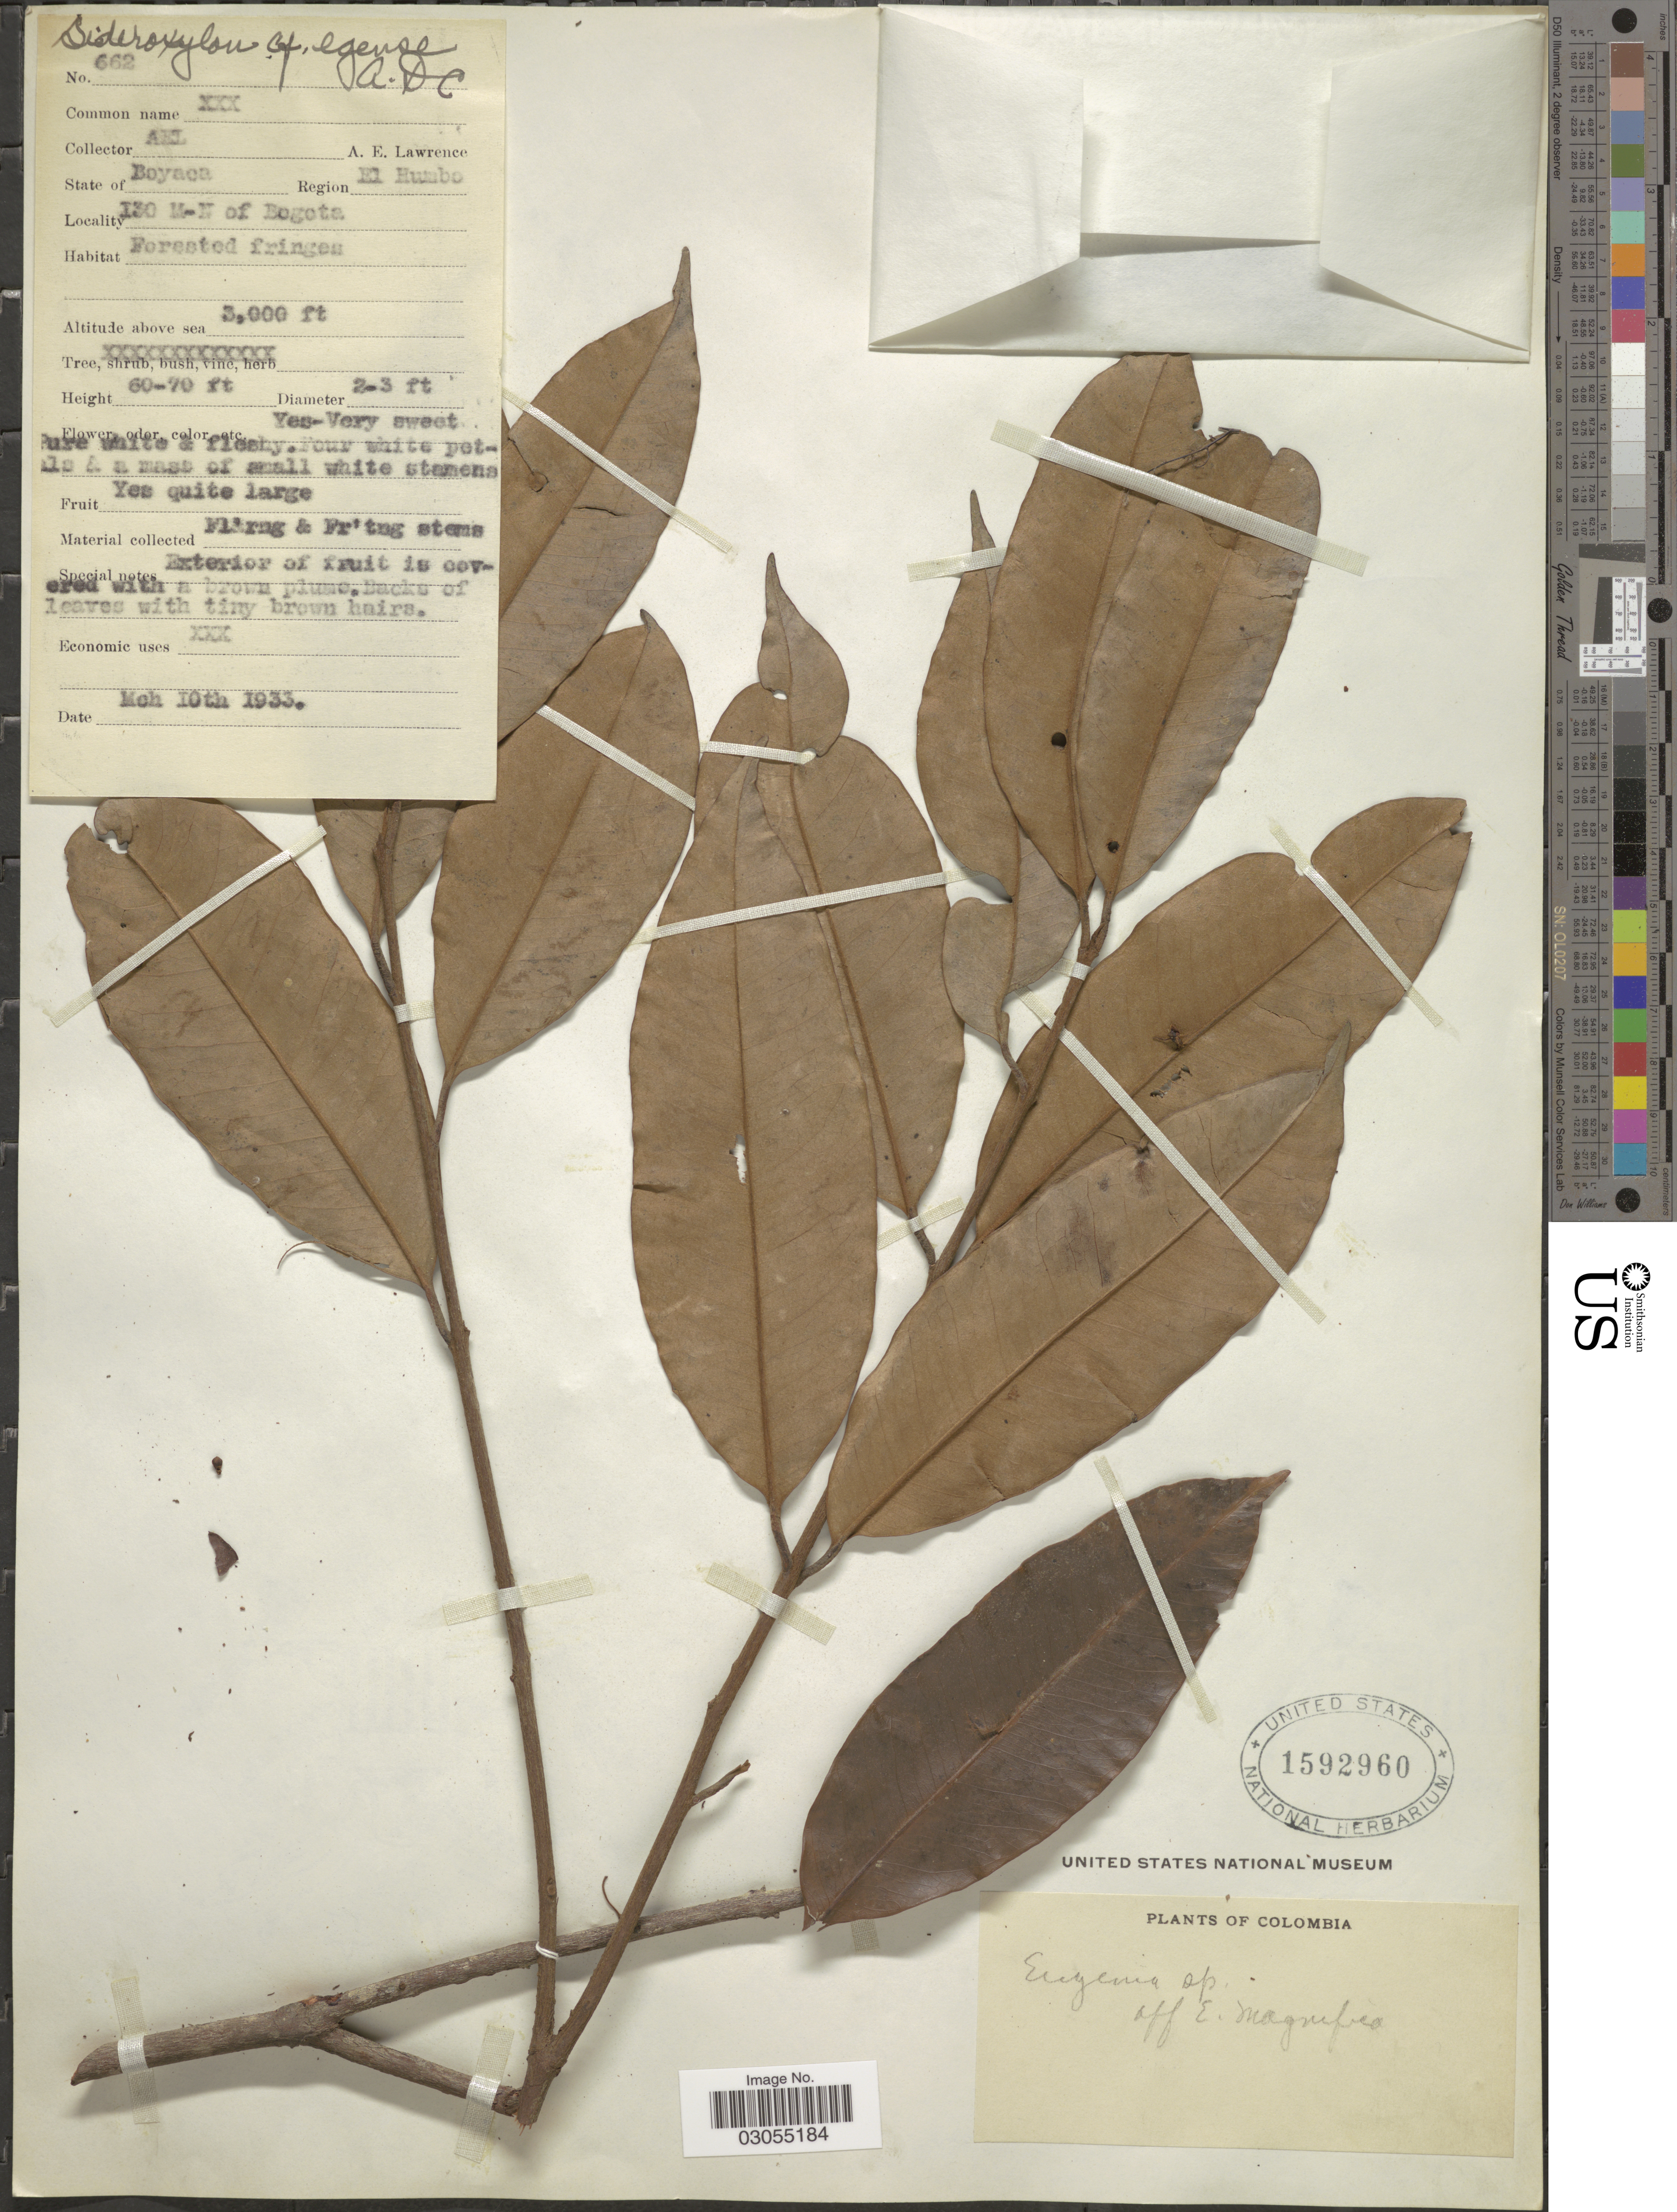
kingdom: Plantae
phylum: Tracheophyta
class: Magnoliopsida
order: Myrtales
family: Myrtaceae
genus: Eugenia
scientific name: Eugenia sp.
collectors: A. Lawrance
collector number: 662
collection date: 1933-03-10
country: Colombia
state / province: Boyacá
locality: Region El Humbo. I30 M-N of Bogota.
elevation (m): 914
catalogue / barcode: US 1592960